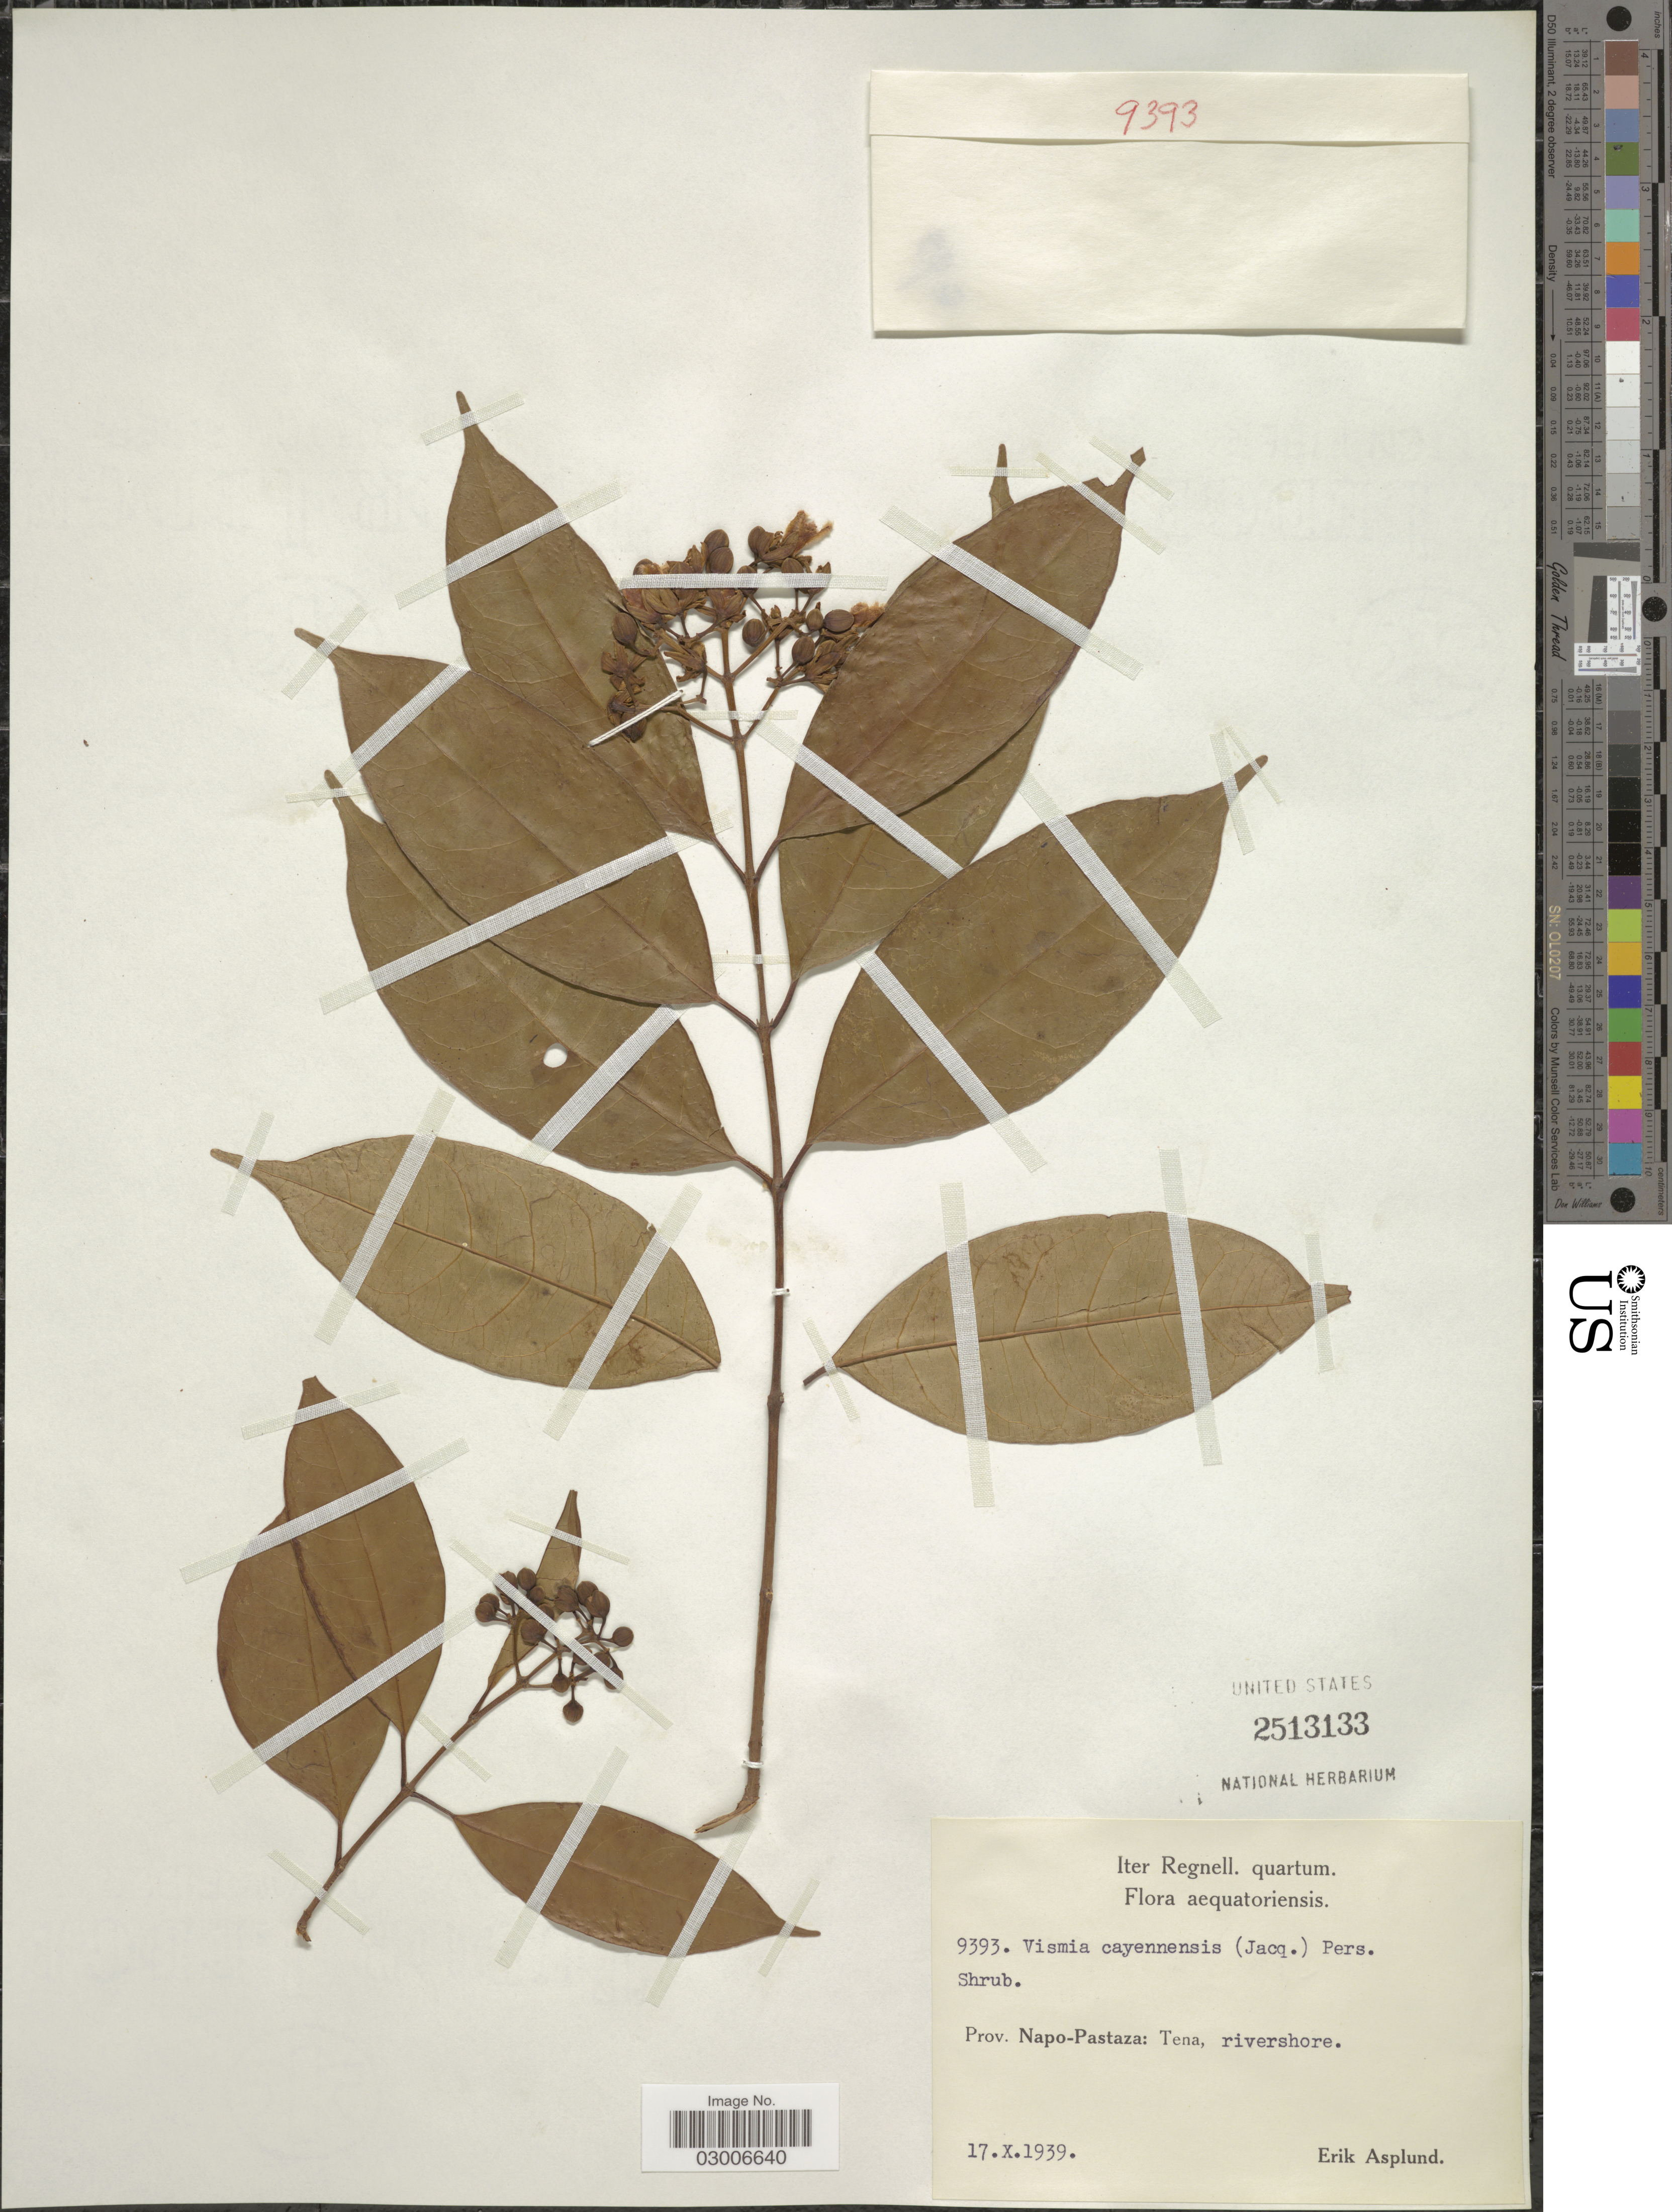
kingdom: Plantae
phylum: Tracheophyta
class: Magnoliopsida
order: Malpighiales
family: Hypericaceae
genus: Vismia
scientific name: Vismia cayennensis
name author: (Jacq.) Pers.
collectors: E. Asplund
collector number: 9393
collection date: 1939-10-17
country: Ecuador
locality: Prov. Napo-Pastaza: Tena, rivershore.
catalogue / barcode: US 2513133